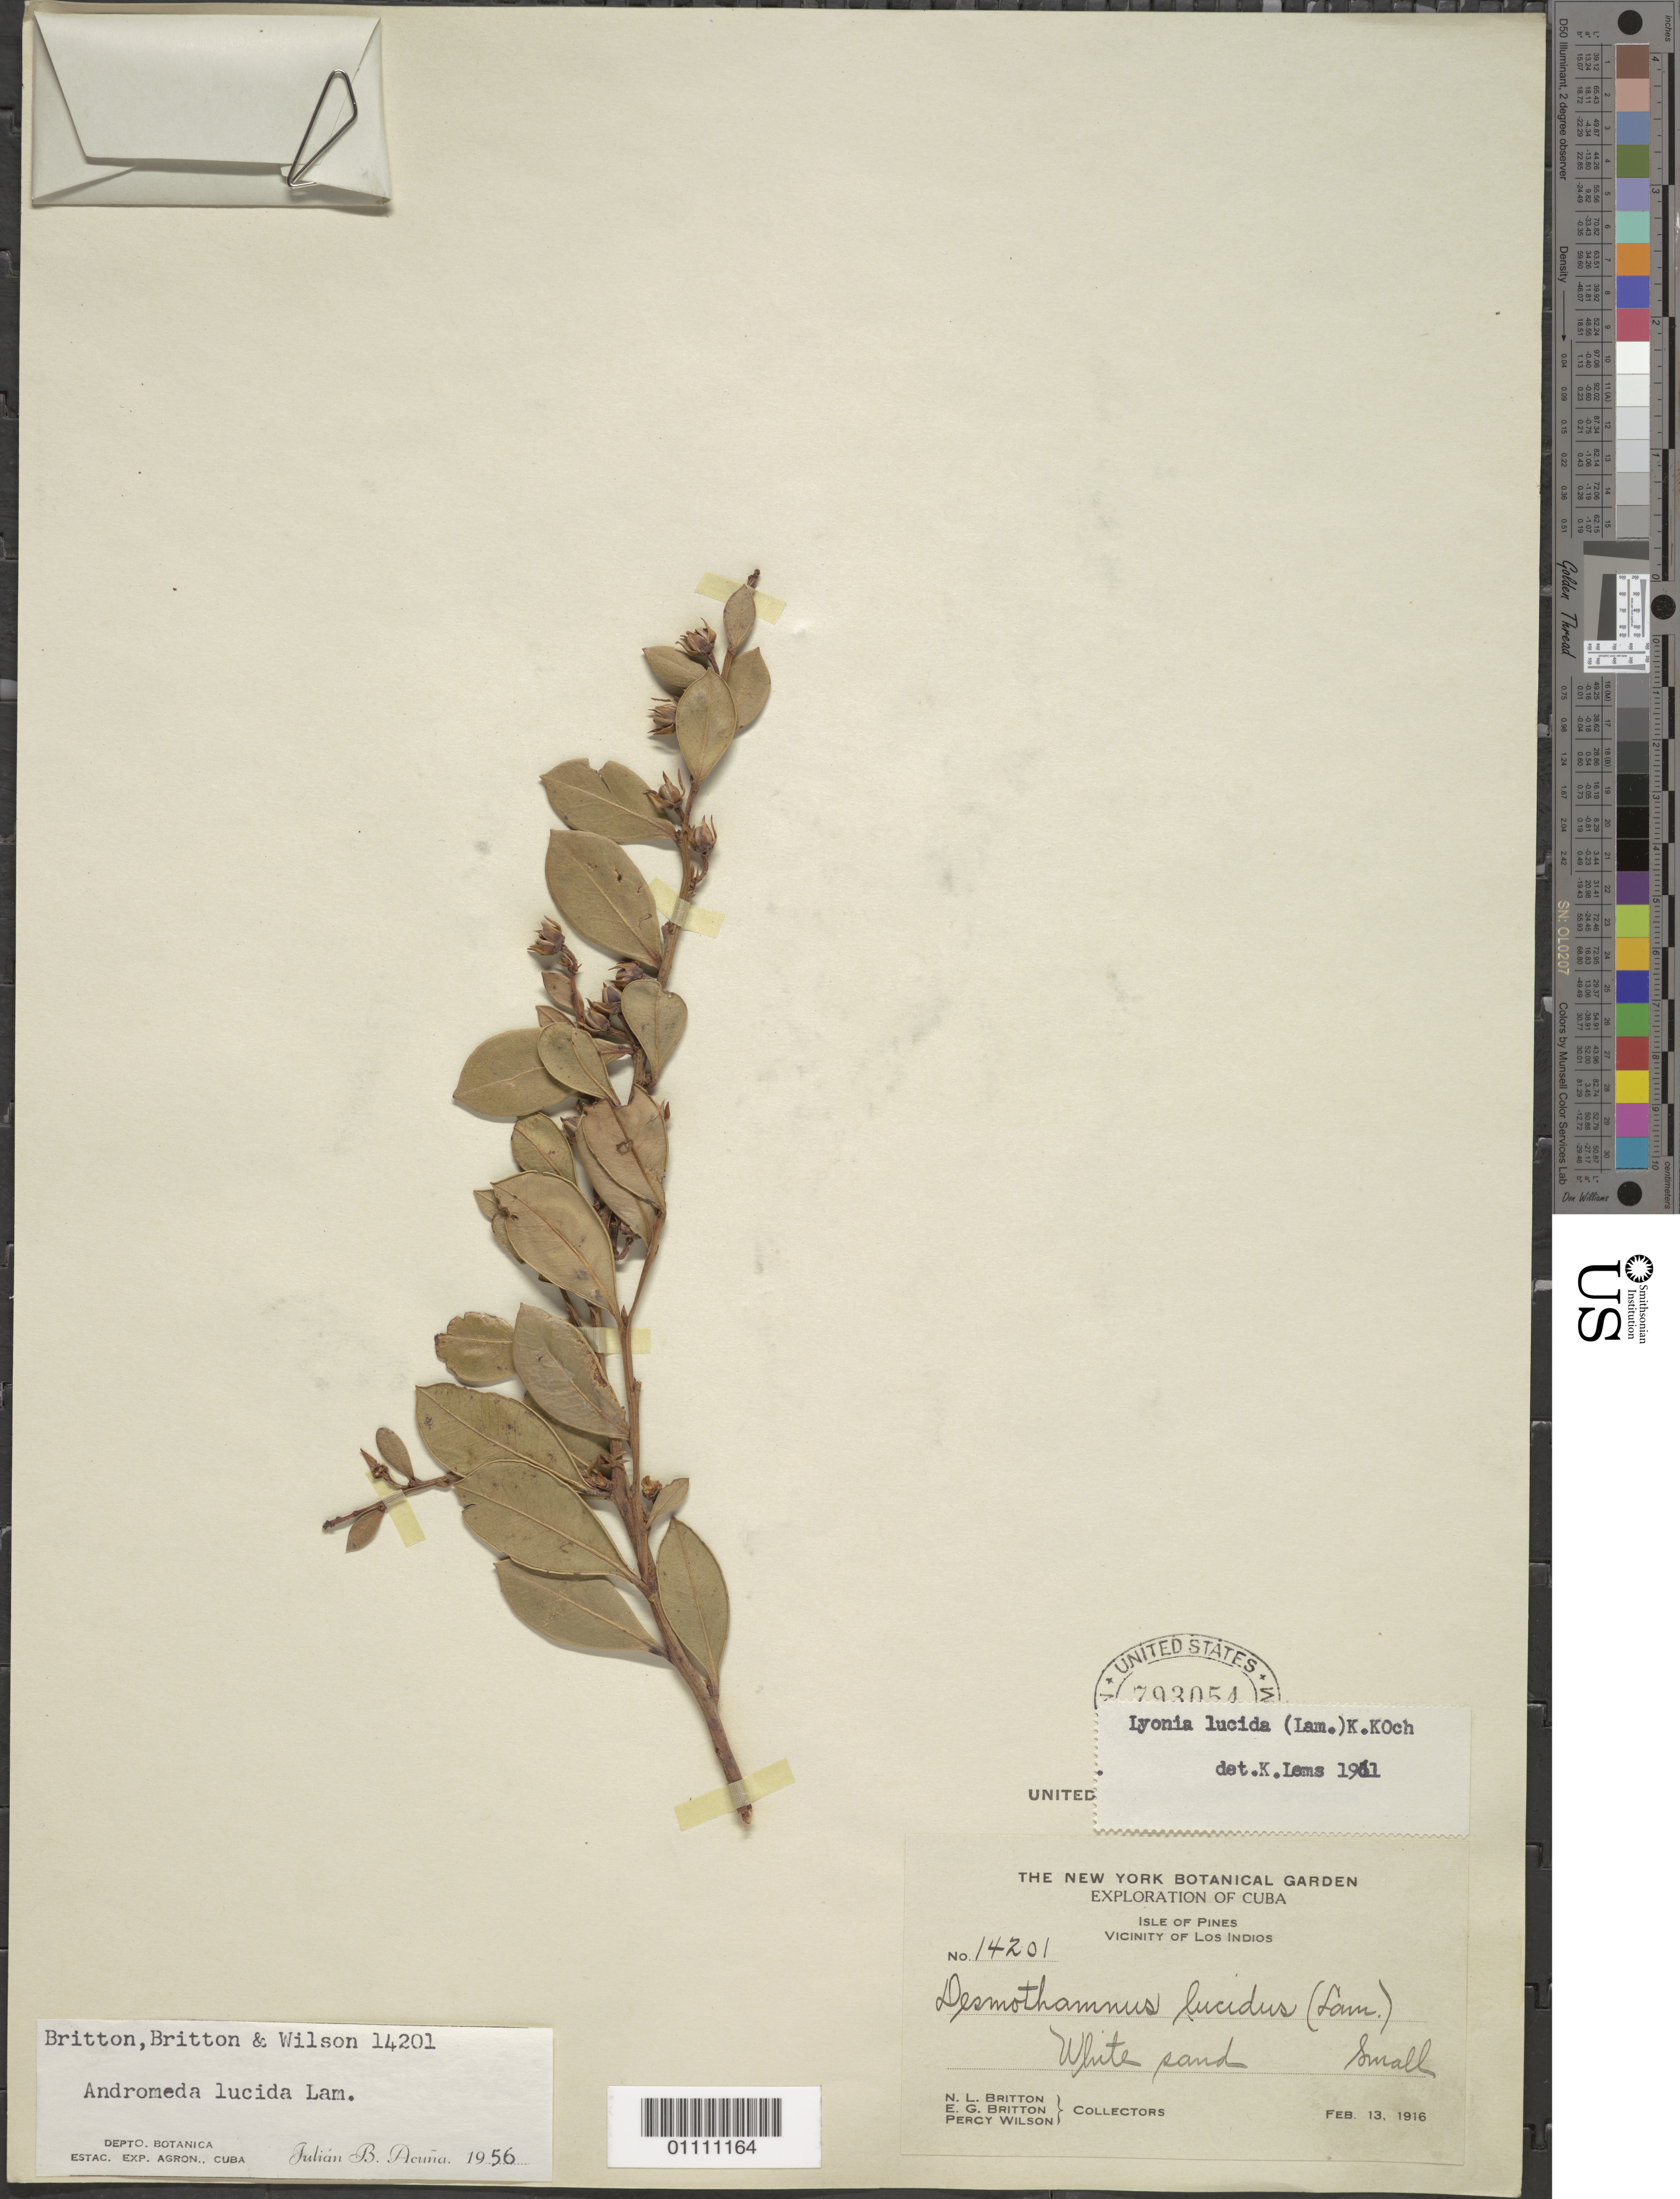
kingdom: Plantae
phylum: Tracheophyta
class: Magnoliopsida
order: Ericales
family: Ericaceae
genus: Lyonia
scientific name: Lyonia lucida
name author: K. Koch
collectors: N. Britton, E. G. Britton & P. Wilson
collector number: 14201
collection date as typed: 13 Feb 1916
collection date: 1916-02-13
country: Cuba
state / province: Isla de La Juventud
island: Isla de la Juventud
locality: Vicinity of Los Indios White Sand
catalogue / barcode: US 793054